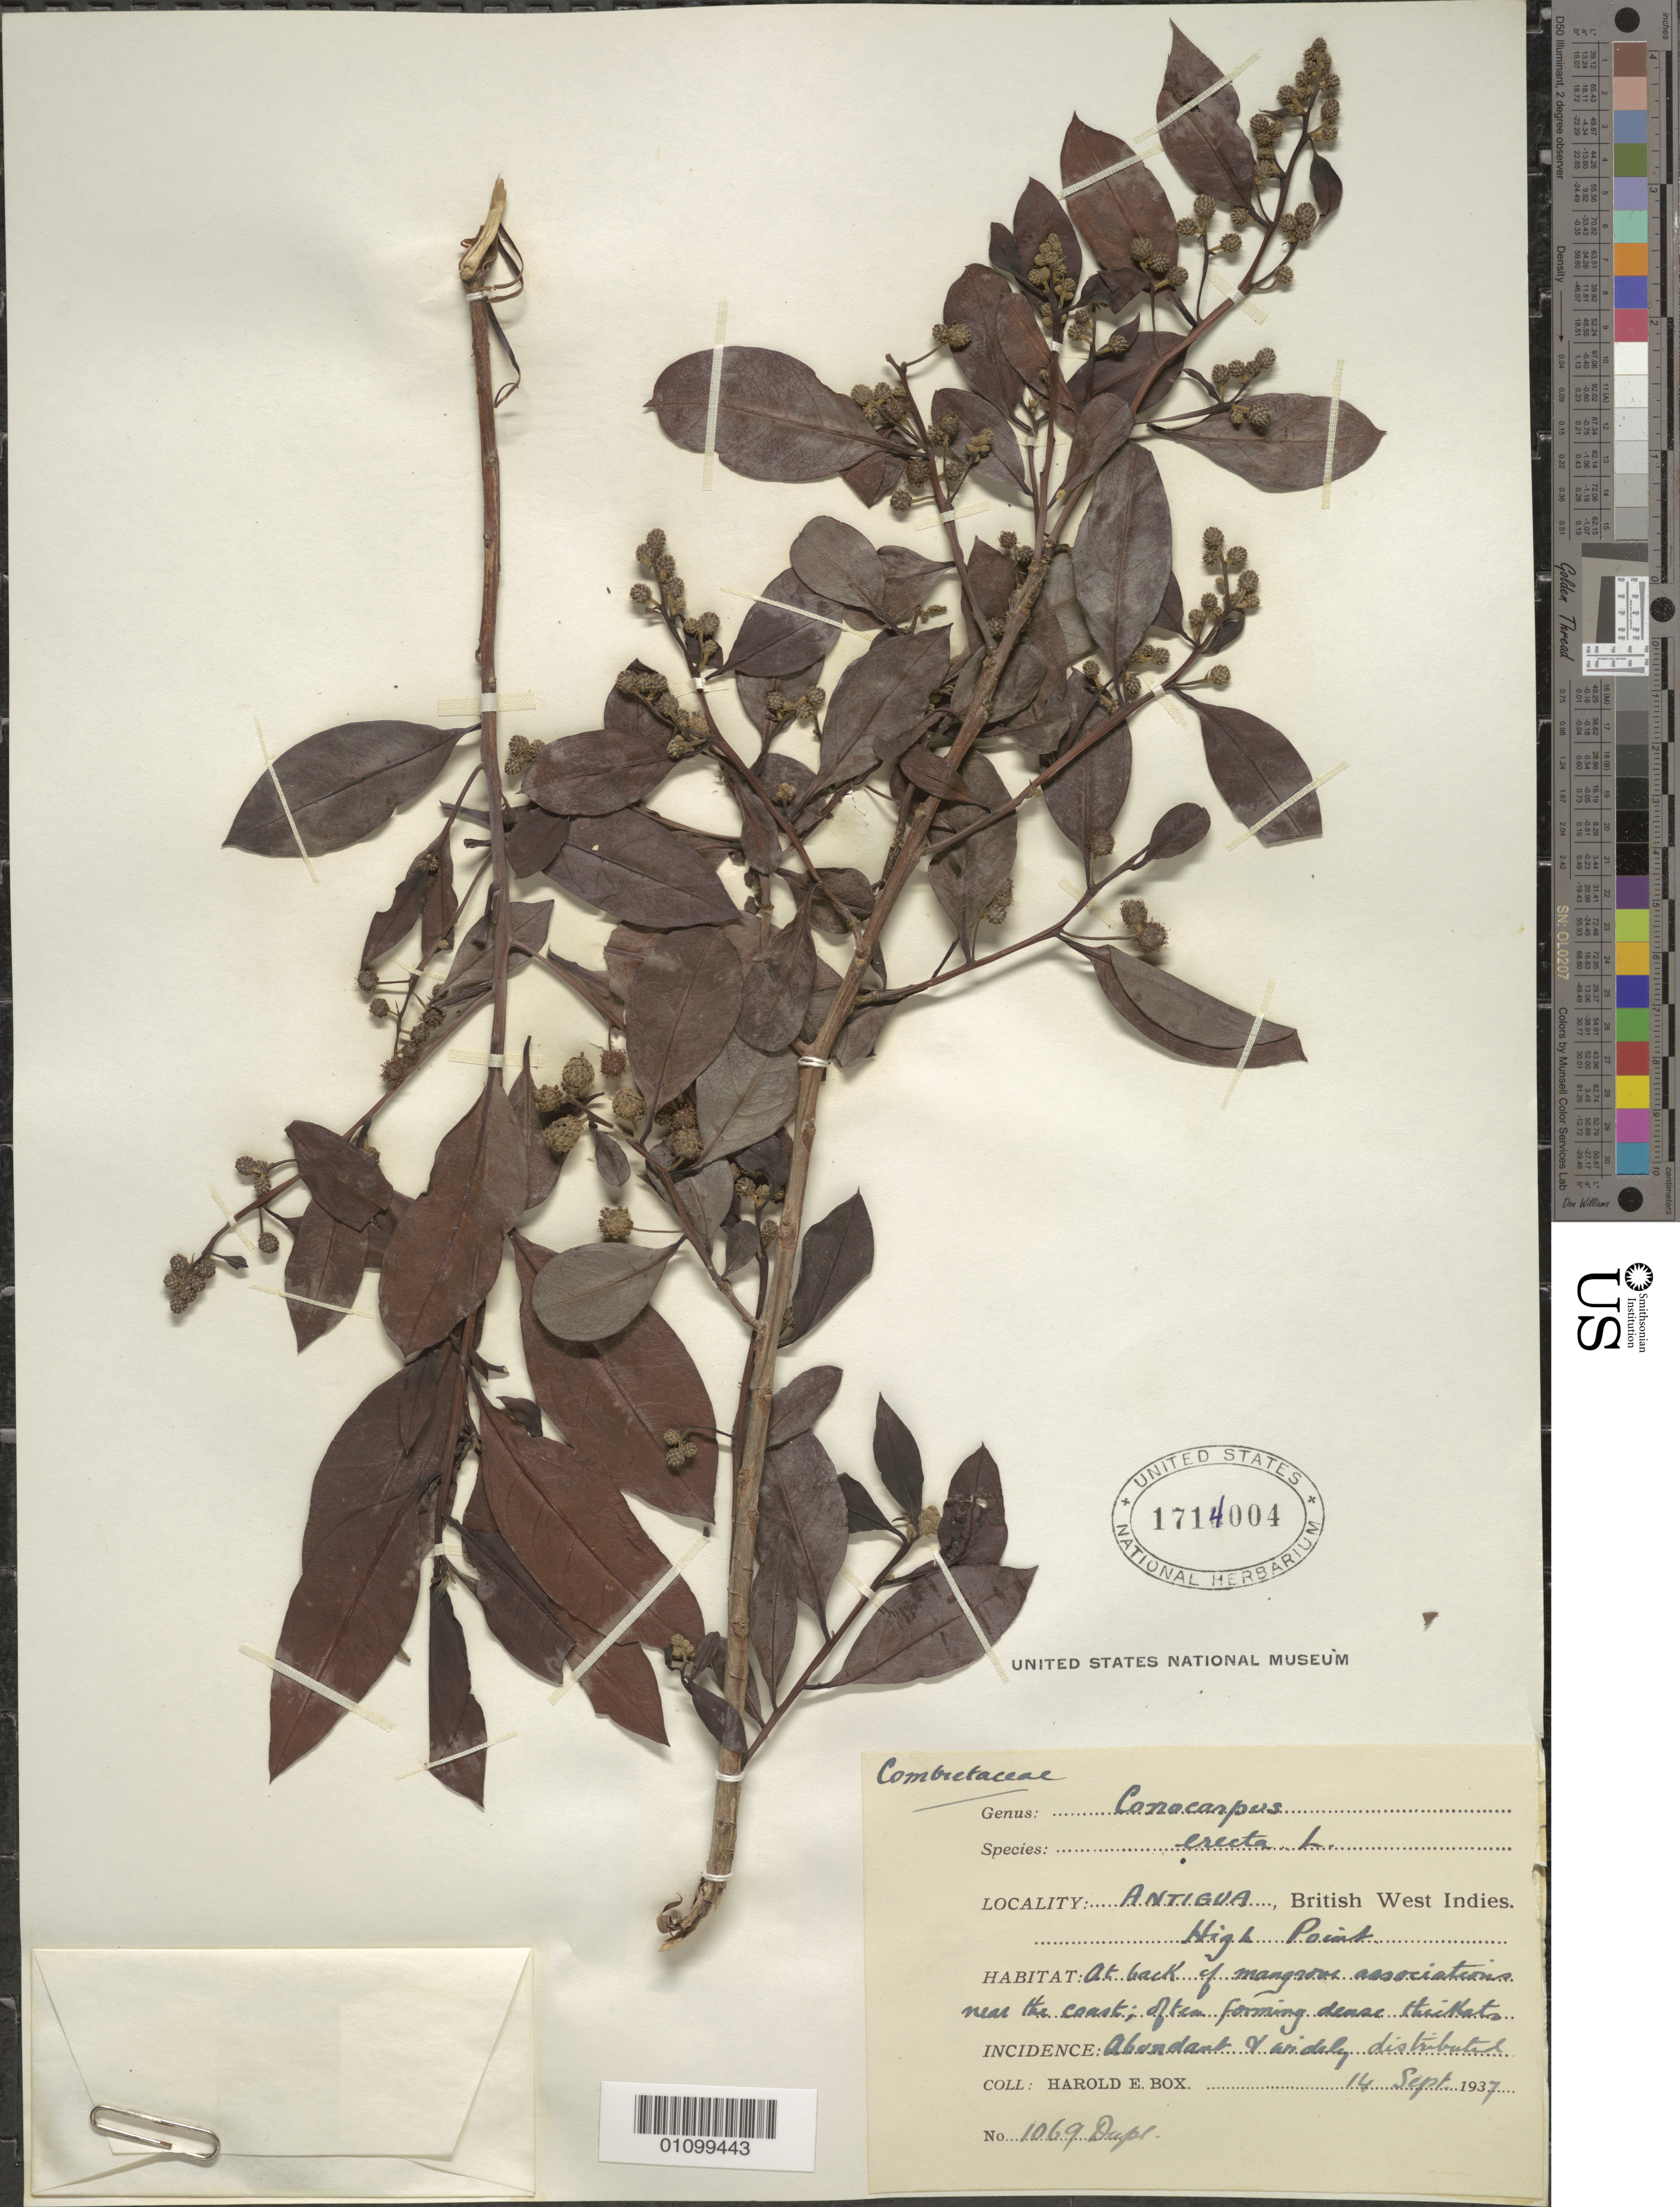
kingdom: Plantae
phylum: Tracheophyta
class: Magnoliopsida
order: Myrtales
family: Combretaceae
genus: Conocarpus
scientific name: Conocarpus erectus var. erectus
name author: L.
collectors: H. E. Box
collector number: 1069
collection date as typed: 14 Sep 1937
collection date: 1937-09-14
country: Antigua and Barbuda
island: Antigua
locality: High Point. At back of mangrove associations near the coast; often forming dense thickets.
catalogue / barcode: US 1714004